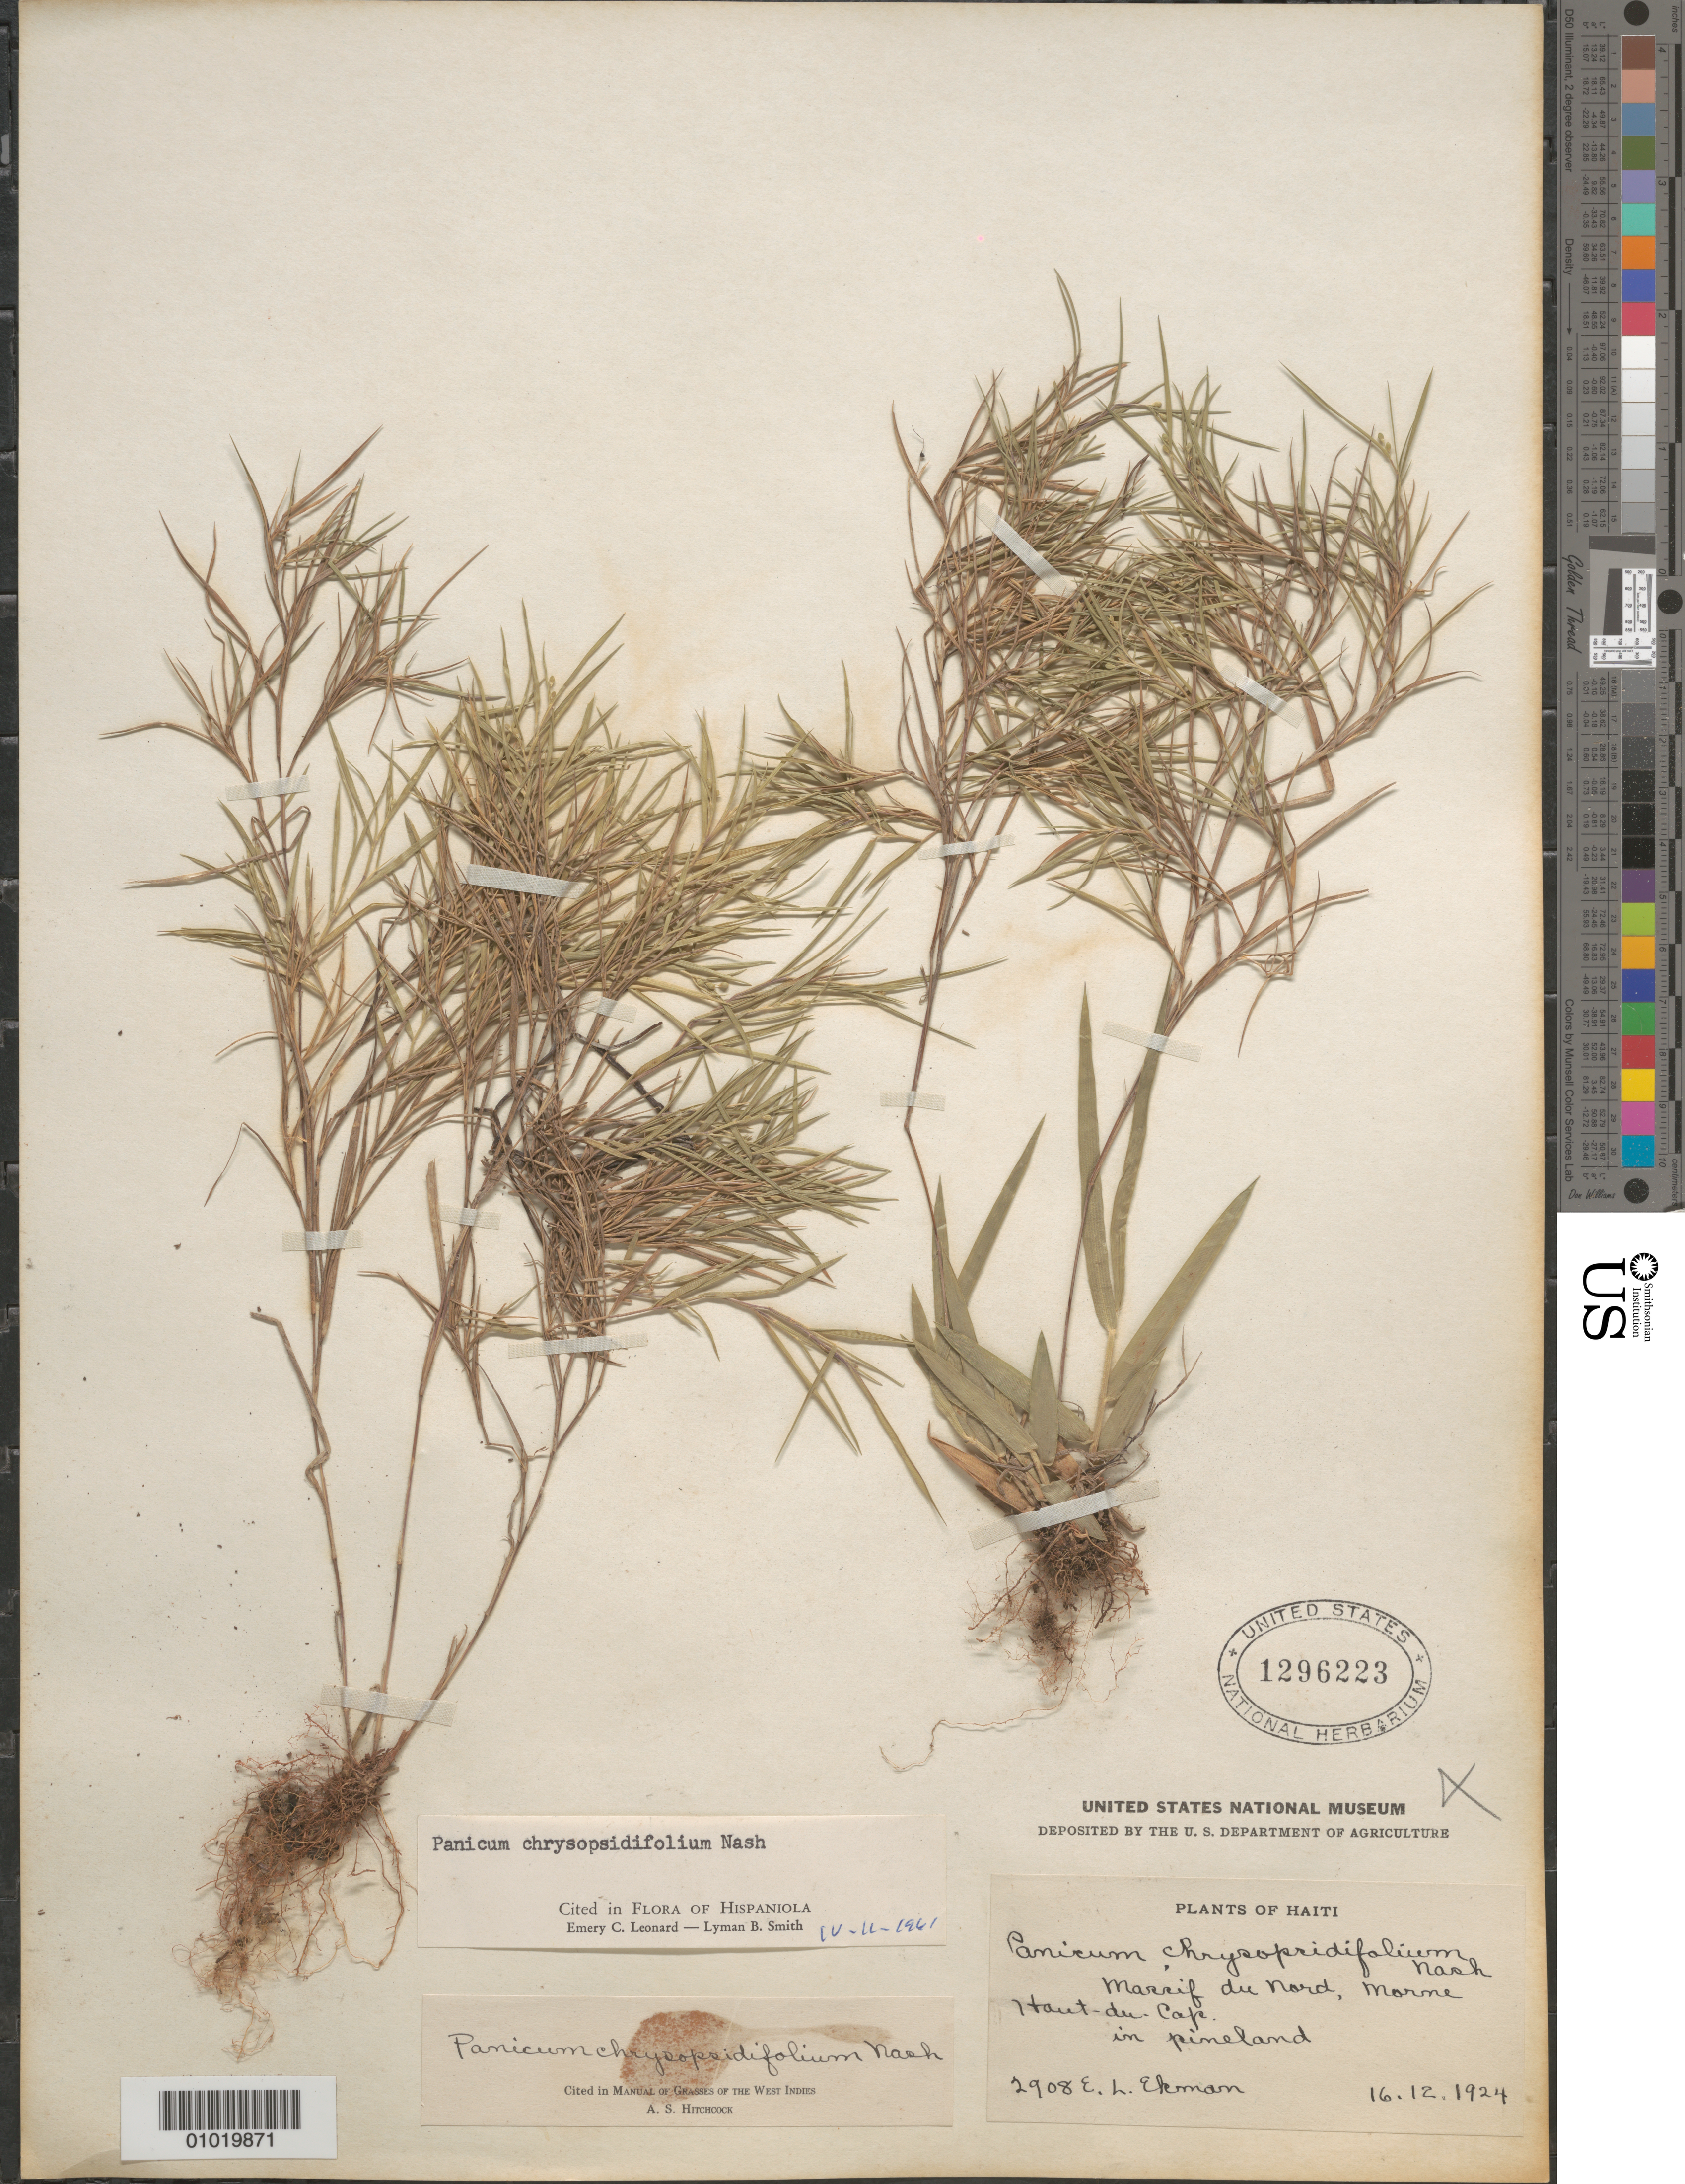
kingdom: Plantae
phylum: Tracheophyta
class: Liliopsida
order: Poales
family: Poaceae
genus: Panicum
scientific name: Panicum chrysopsidifolium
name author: Nash ex Small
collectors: E. L. Ekman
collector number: H 2908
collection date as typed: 16 Dec 1924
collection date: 1924-12-16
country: Haiti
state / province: Nord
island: Hispaniola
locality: Massif du Nord, Morne Haut-du-Cap in pineland.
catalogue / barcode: US 1296223